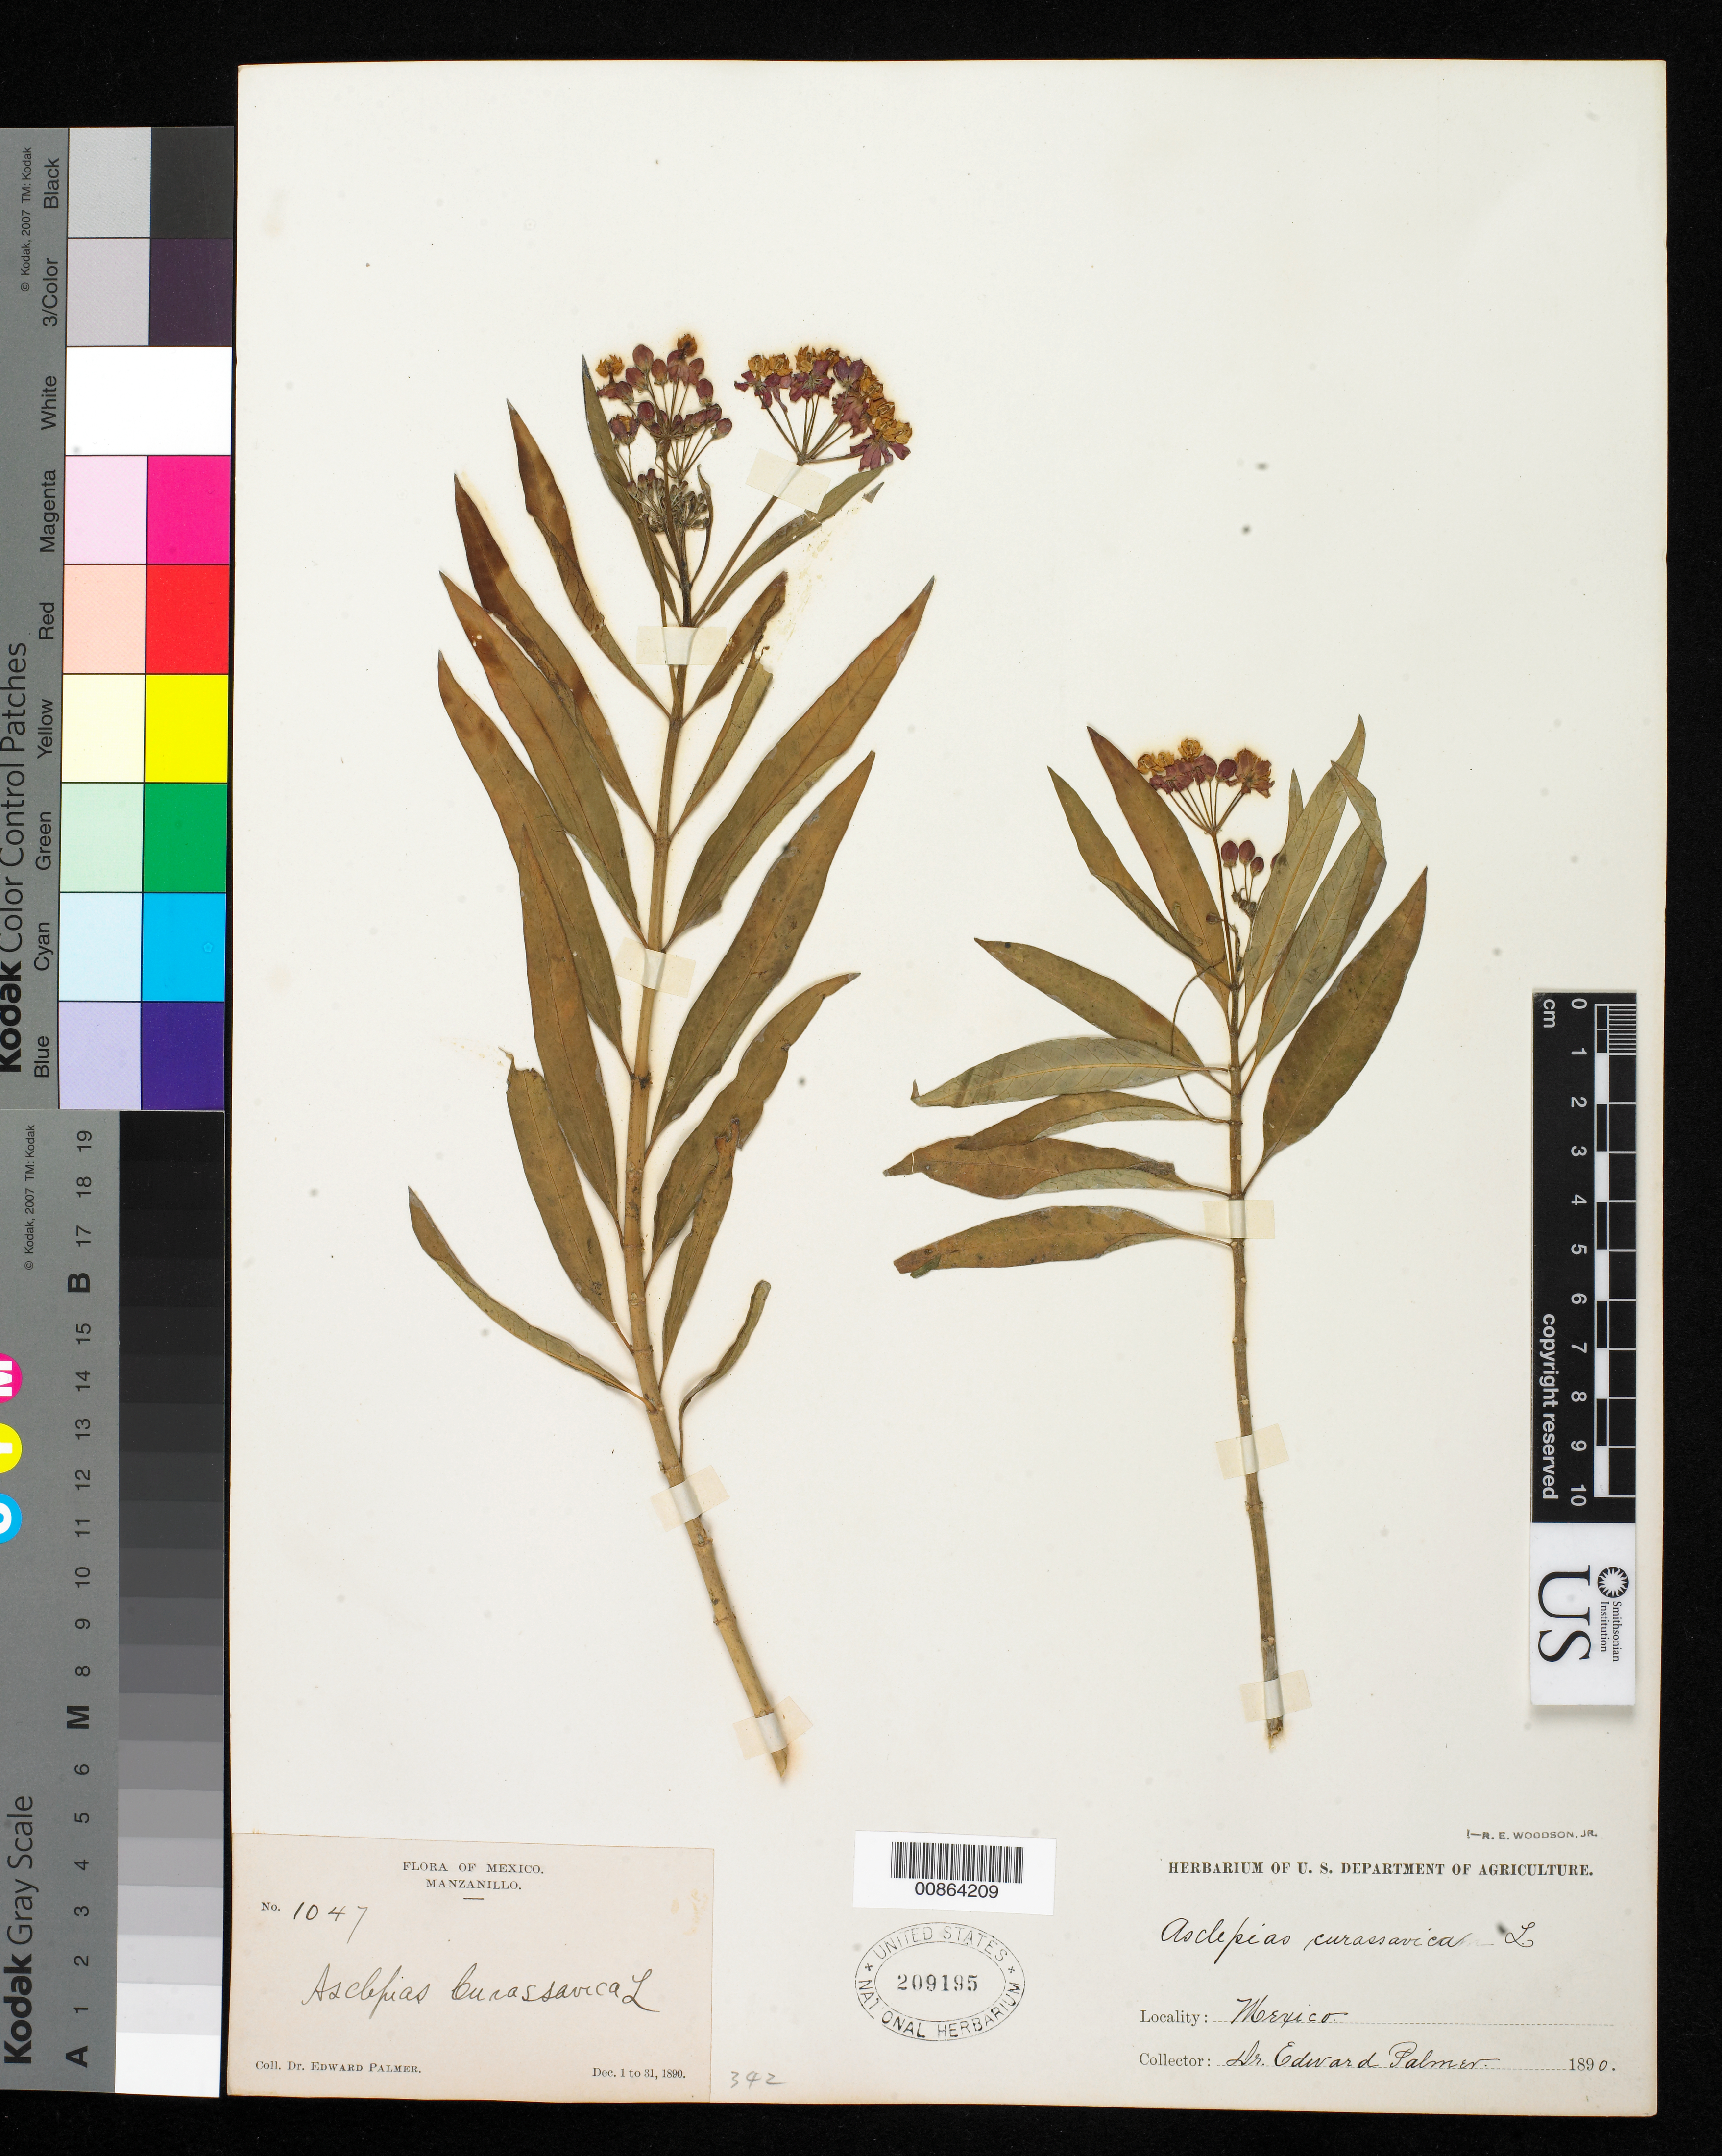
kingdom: Plantae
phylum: Tracheophyta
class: Magnoliopsida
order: Gentianales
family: Apocynaceae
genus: Asclepias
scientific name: Asclepias curassavica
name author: L.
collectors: E. Palmer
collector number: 1047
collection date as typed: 01 Dec 1890 to 31 Dec 1890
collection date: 1890-12-01/1890-12-31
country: Mexico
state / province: Colima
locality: Manzanillo, Colima.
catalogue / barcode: US 209195